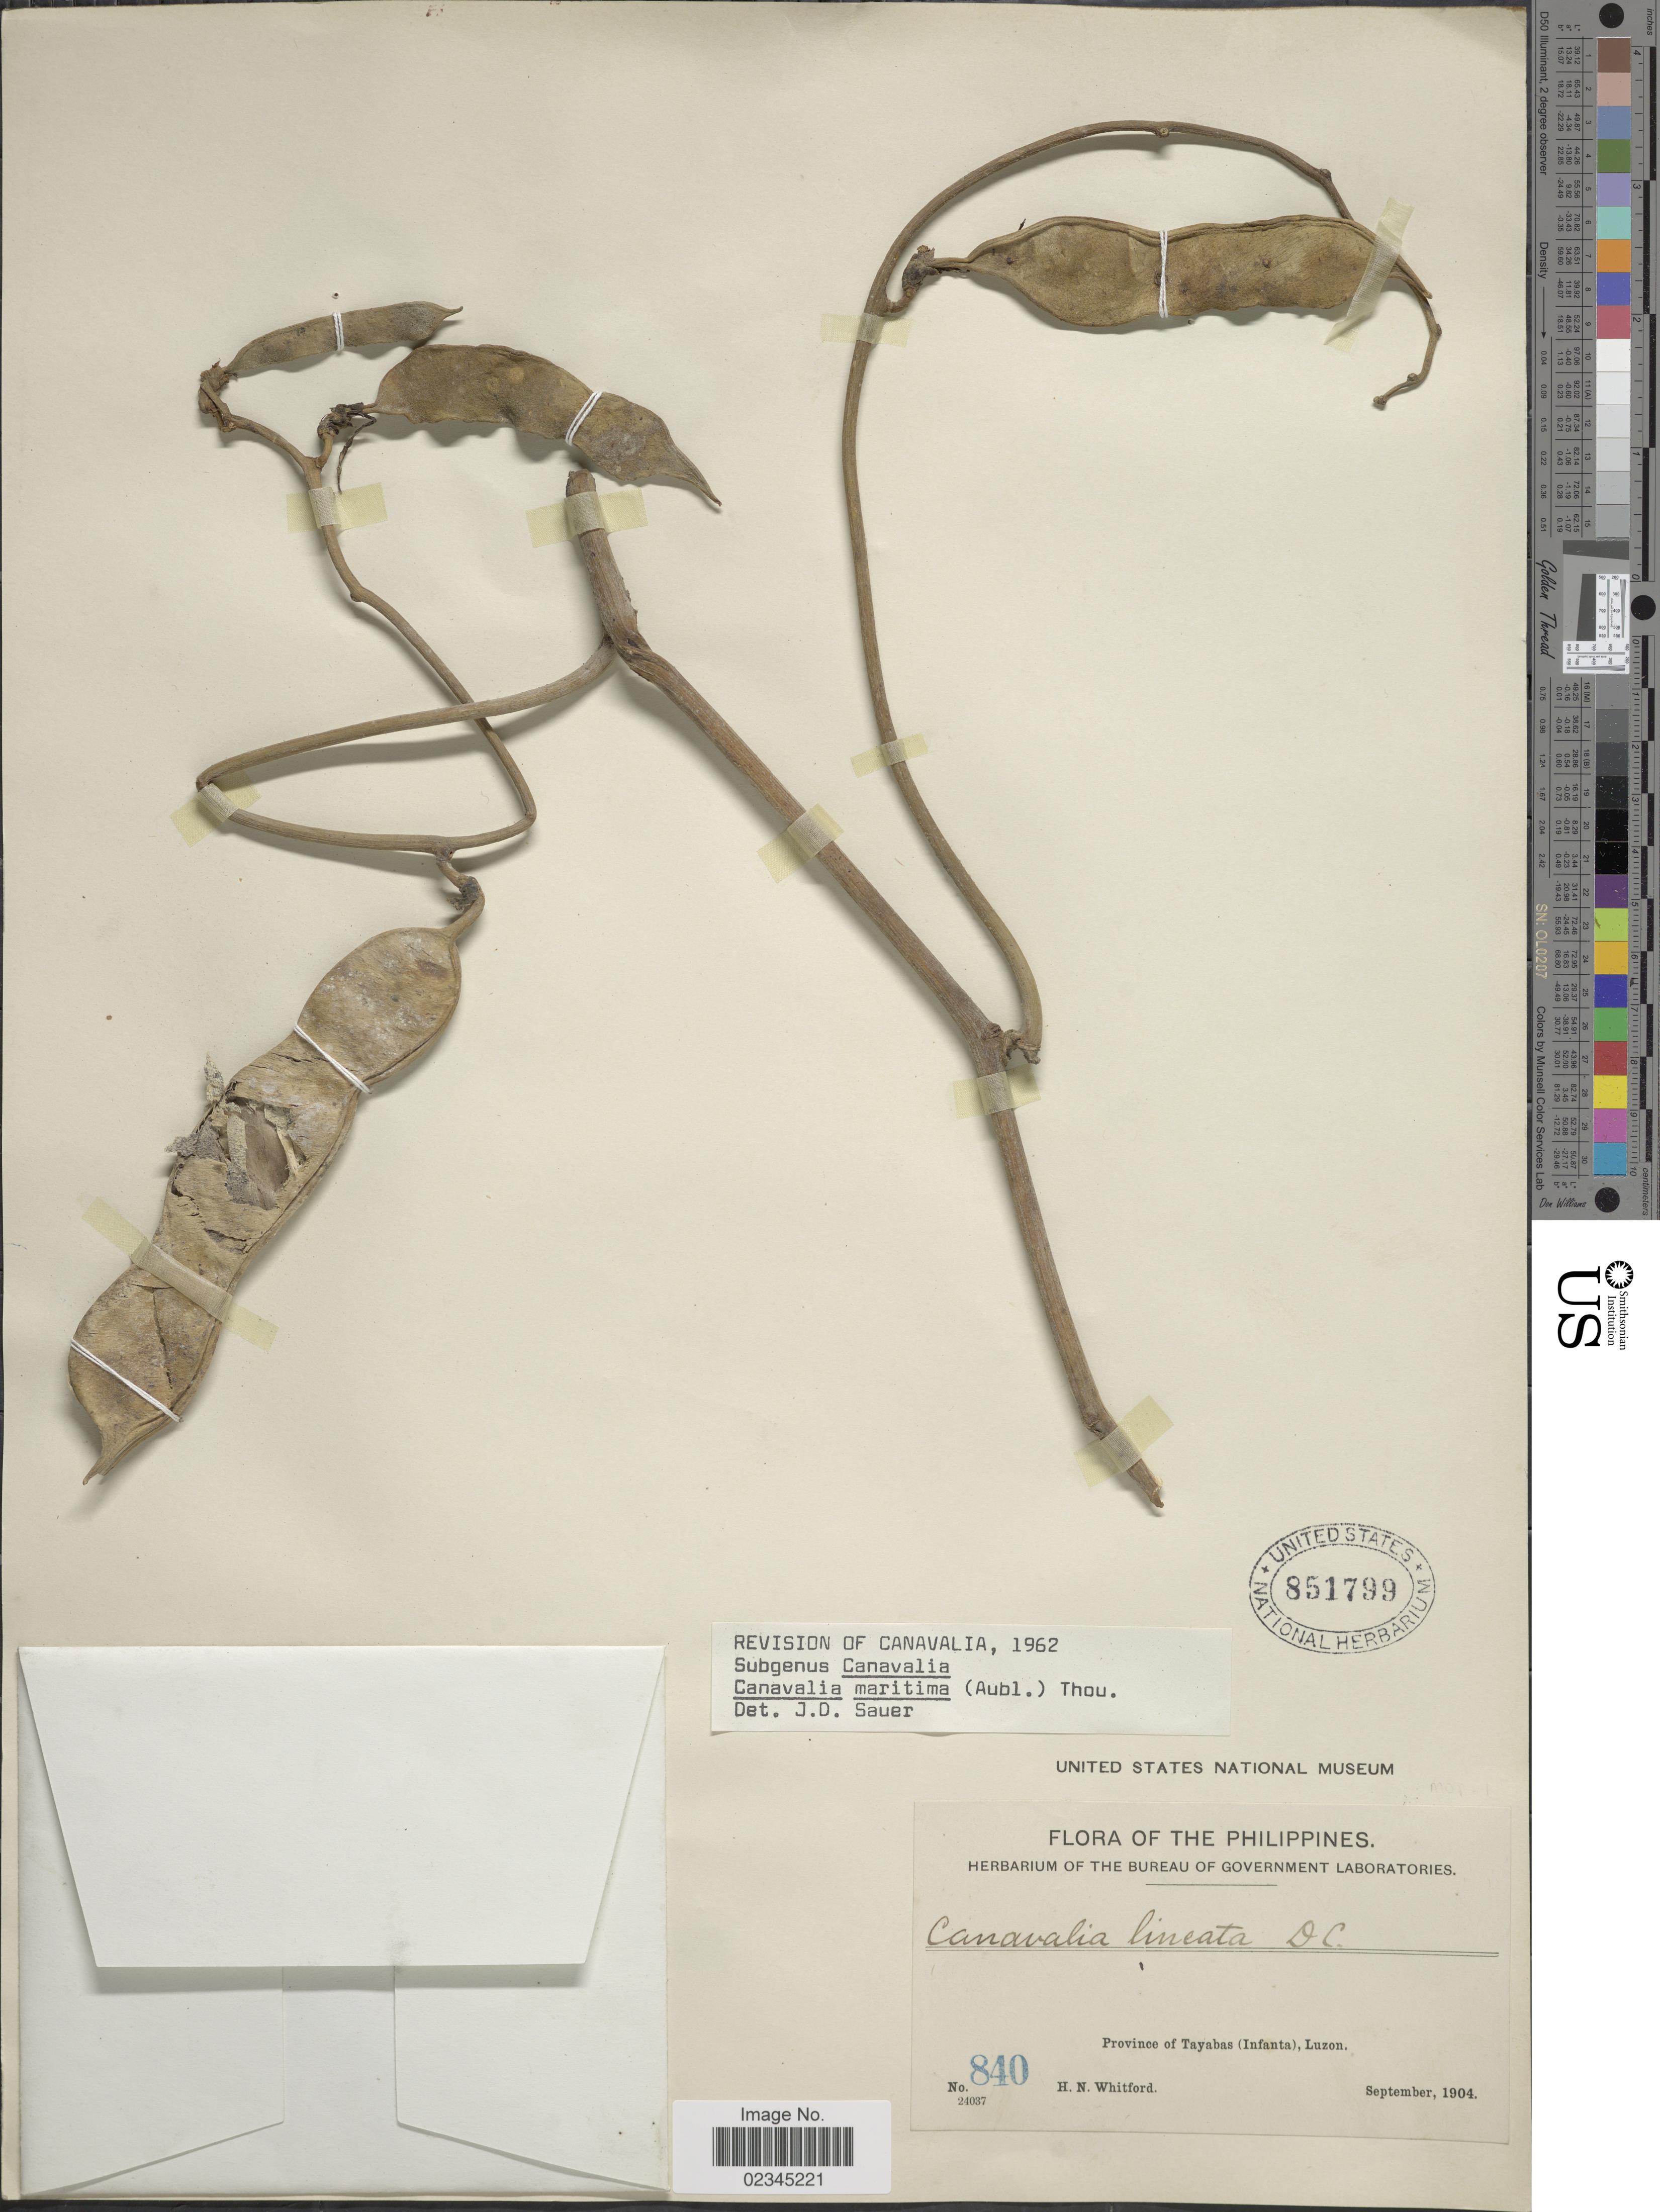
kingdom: Plantae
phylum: Tracheophyta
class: Magnoliopsida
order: Fabales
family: Fabaceae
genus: Canavalia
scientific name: Canavalia rosea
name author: (Sw.) DC.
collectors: H. N. Whitford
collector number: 840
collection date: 1904-09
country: Philippines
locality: Province of Tayabas (Infanta), Luzon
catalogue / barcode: US 851799